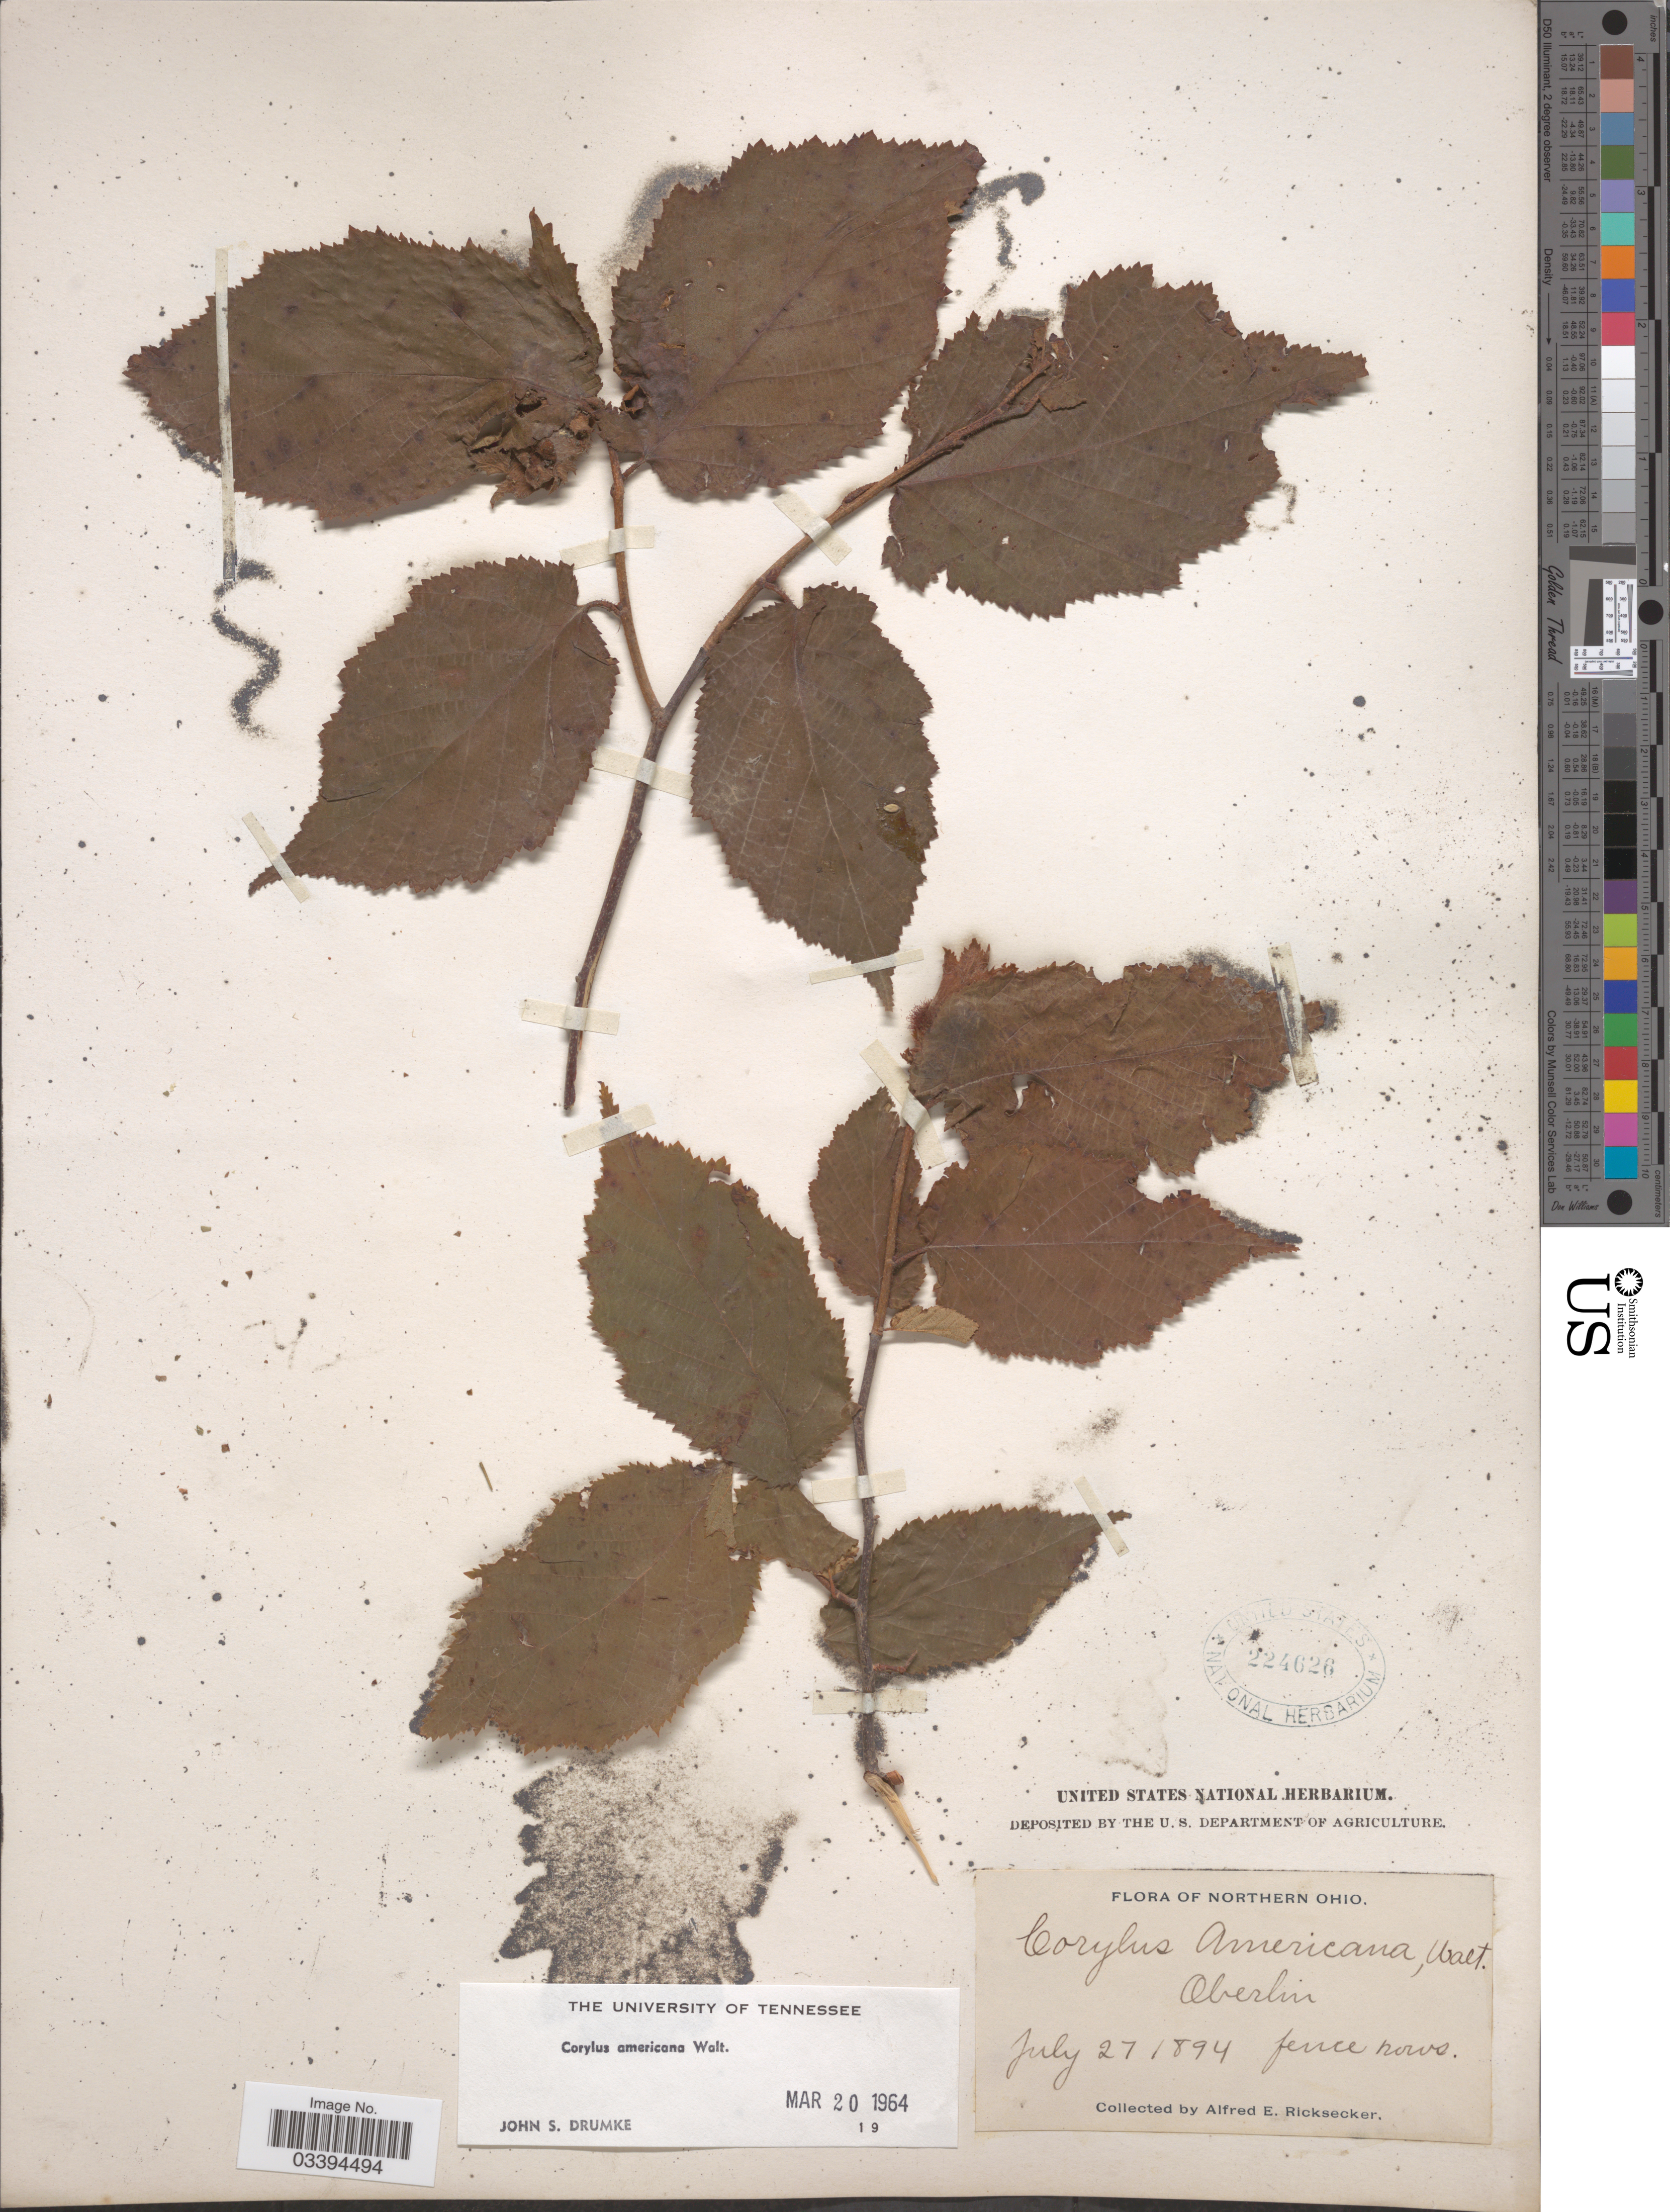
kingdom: Plantae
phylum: Tracheophyta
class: Magnoliopsida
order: Fagales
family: Betulaceae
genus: Corylus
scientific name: Corylus americana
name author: Walter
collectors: A. E. Ricksecker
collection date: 1894-07-27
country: United States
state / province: Ohio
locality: Northern Ohio. Oberlin.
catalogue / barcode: US 224626